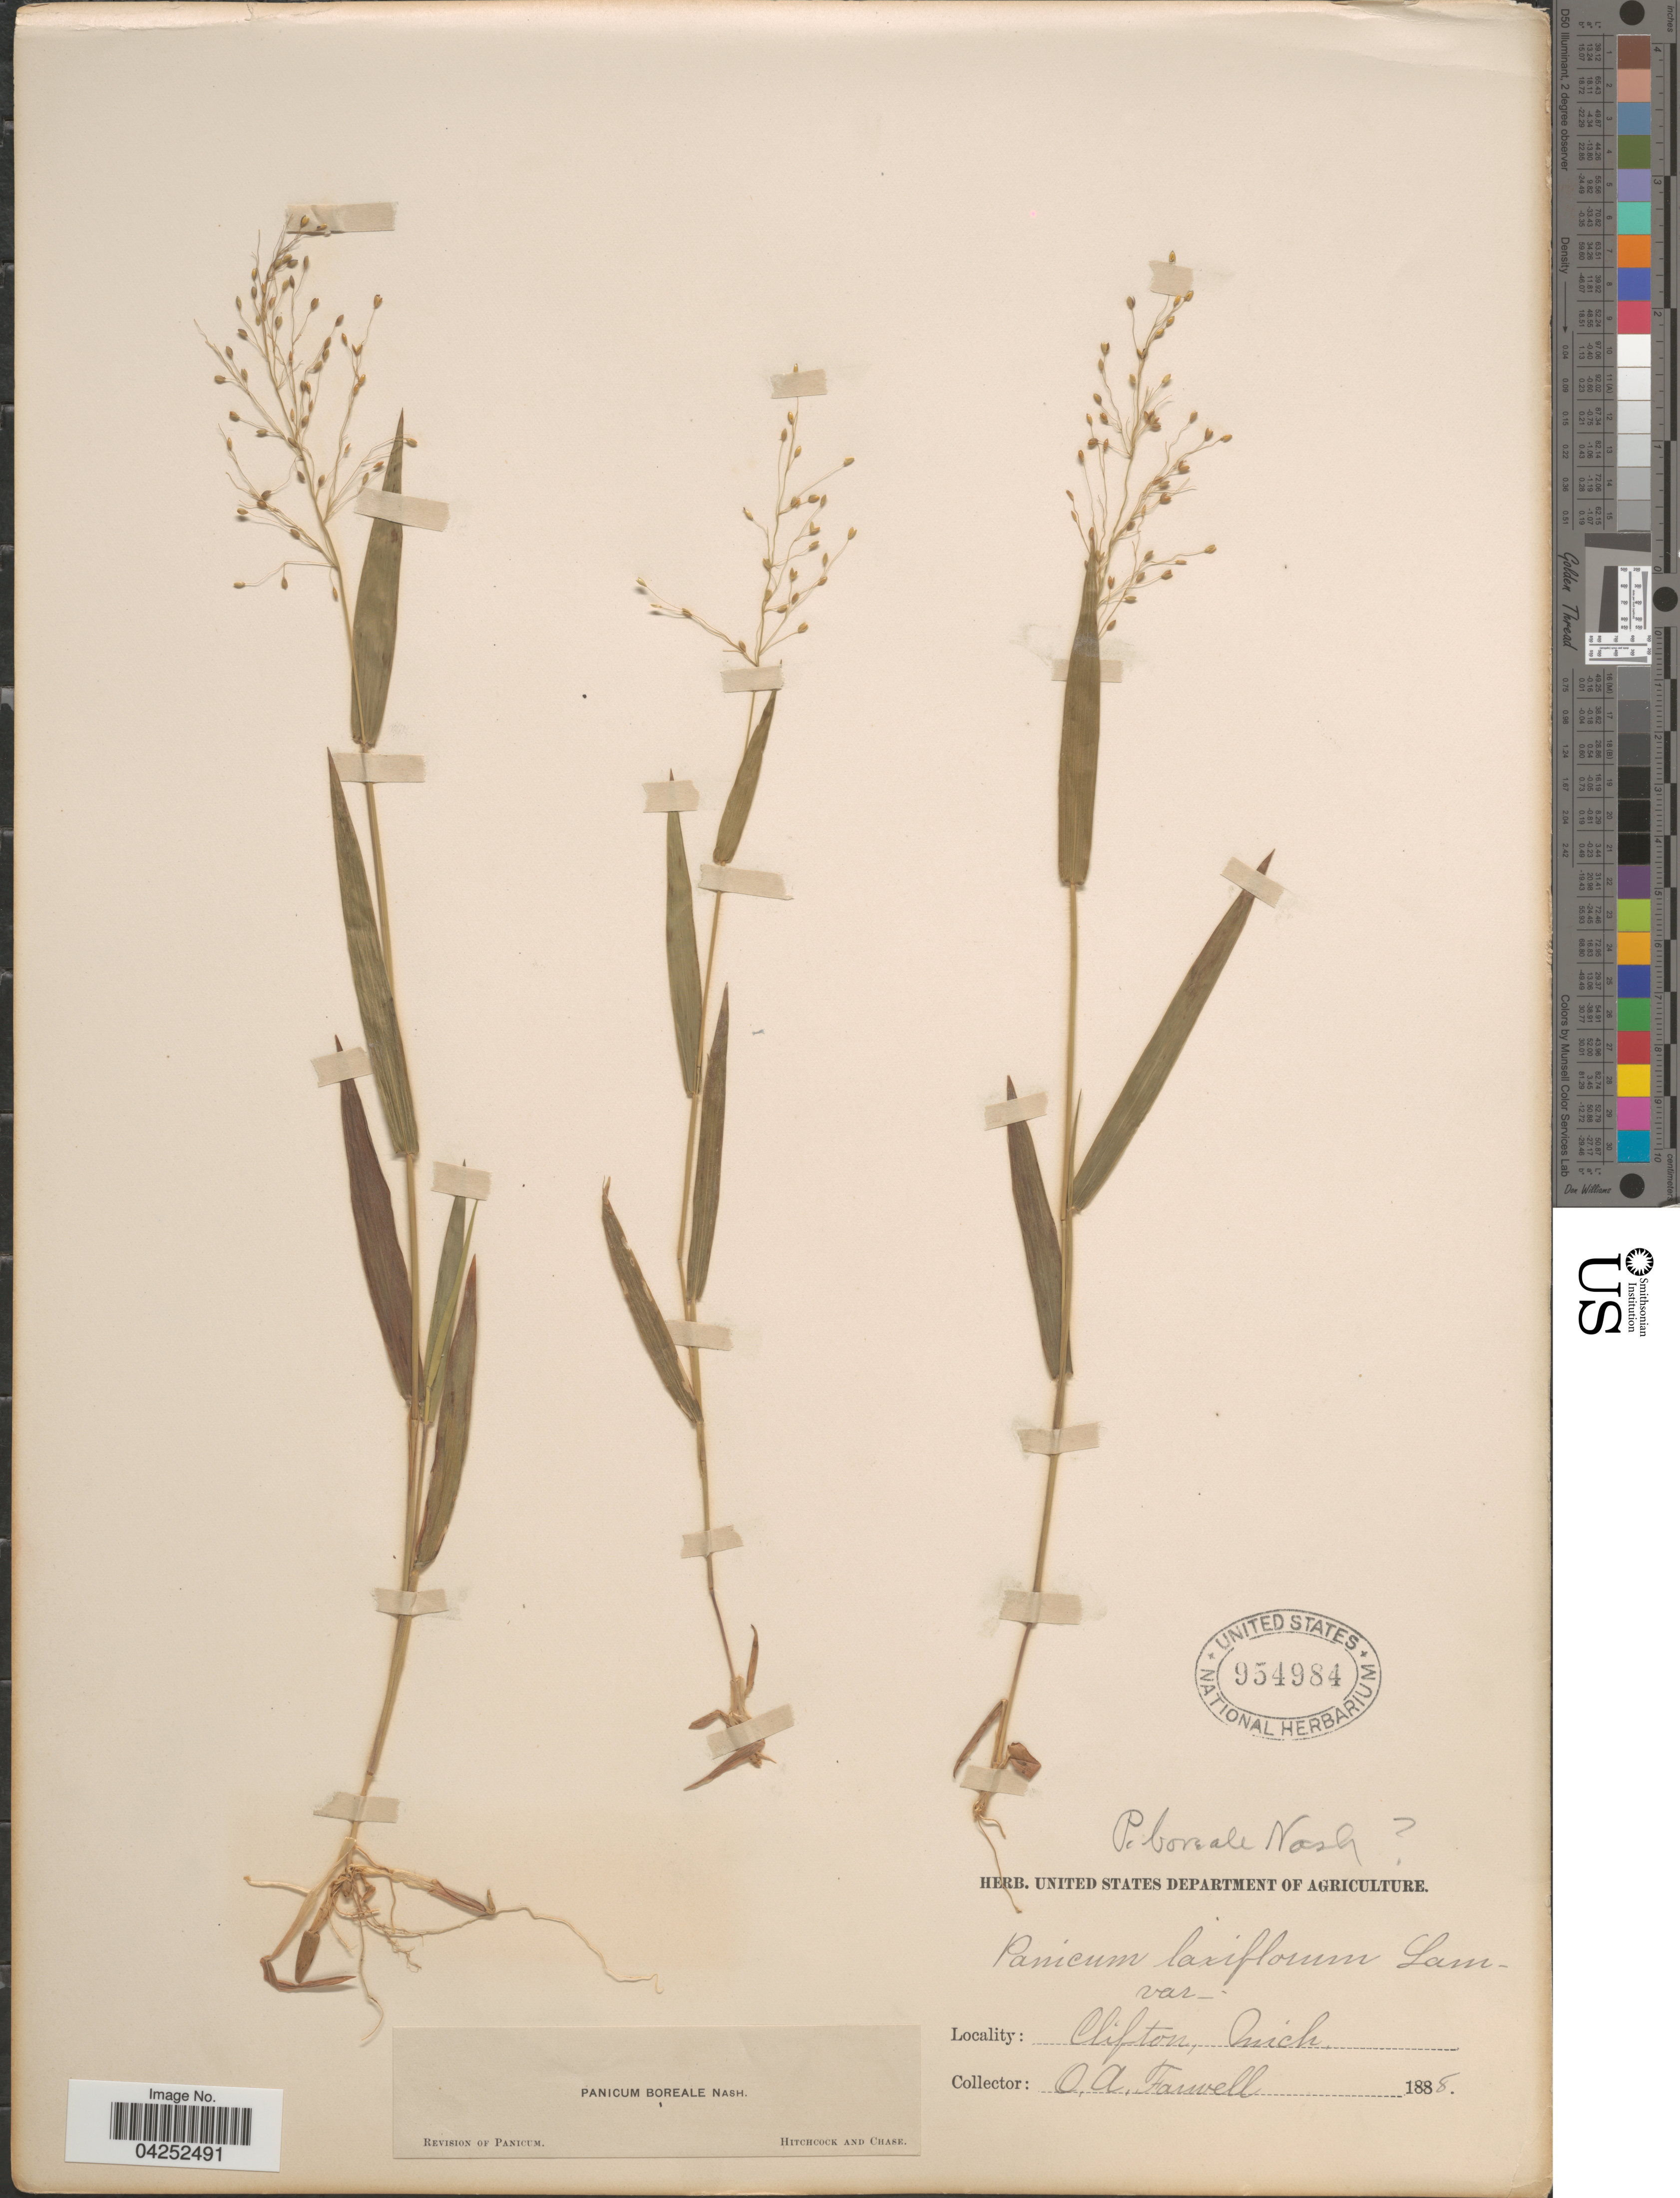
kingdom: Plantae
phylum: Tracheophyta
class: Liliopsida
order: Poales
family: Poaceae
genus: Dichanthelium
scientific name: Dichanthelium boreale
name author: (Nash) Freckmann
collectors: O. Farwell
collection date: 1888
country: United States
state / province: Michigan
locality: Clifton.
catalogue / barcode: US 954984